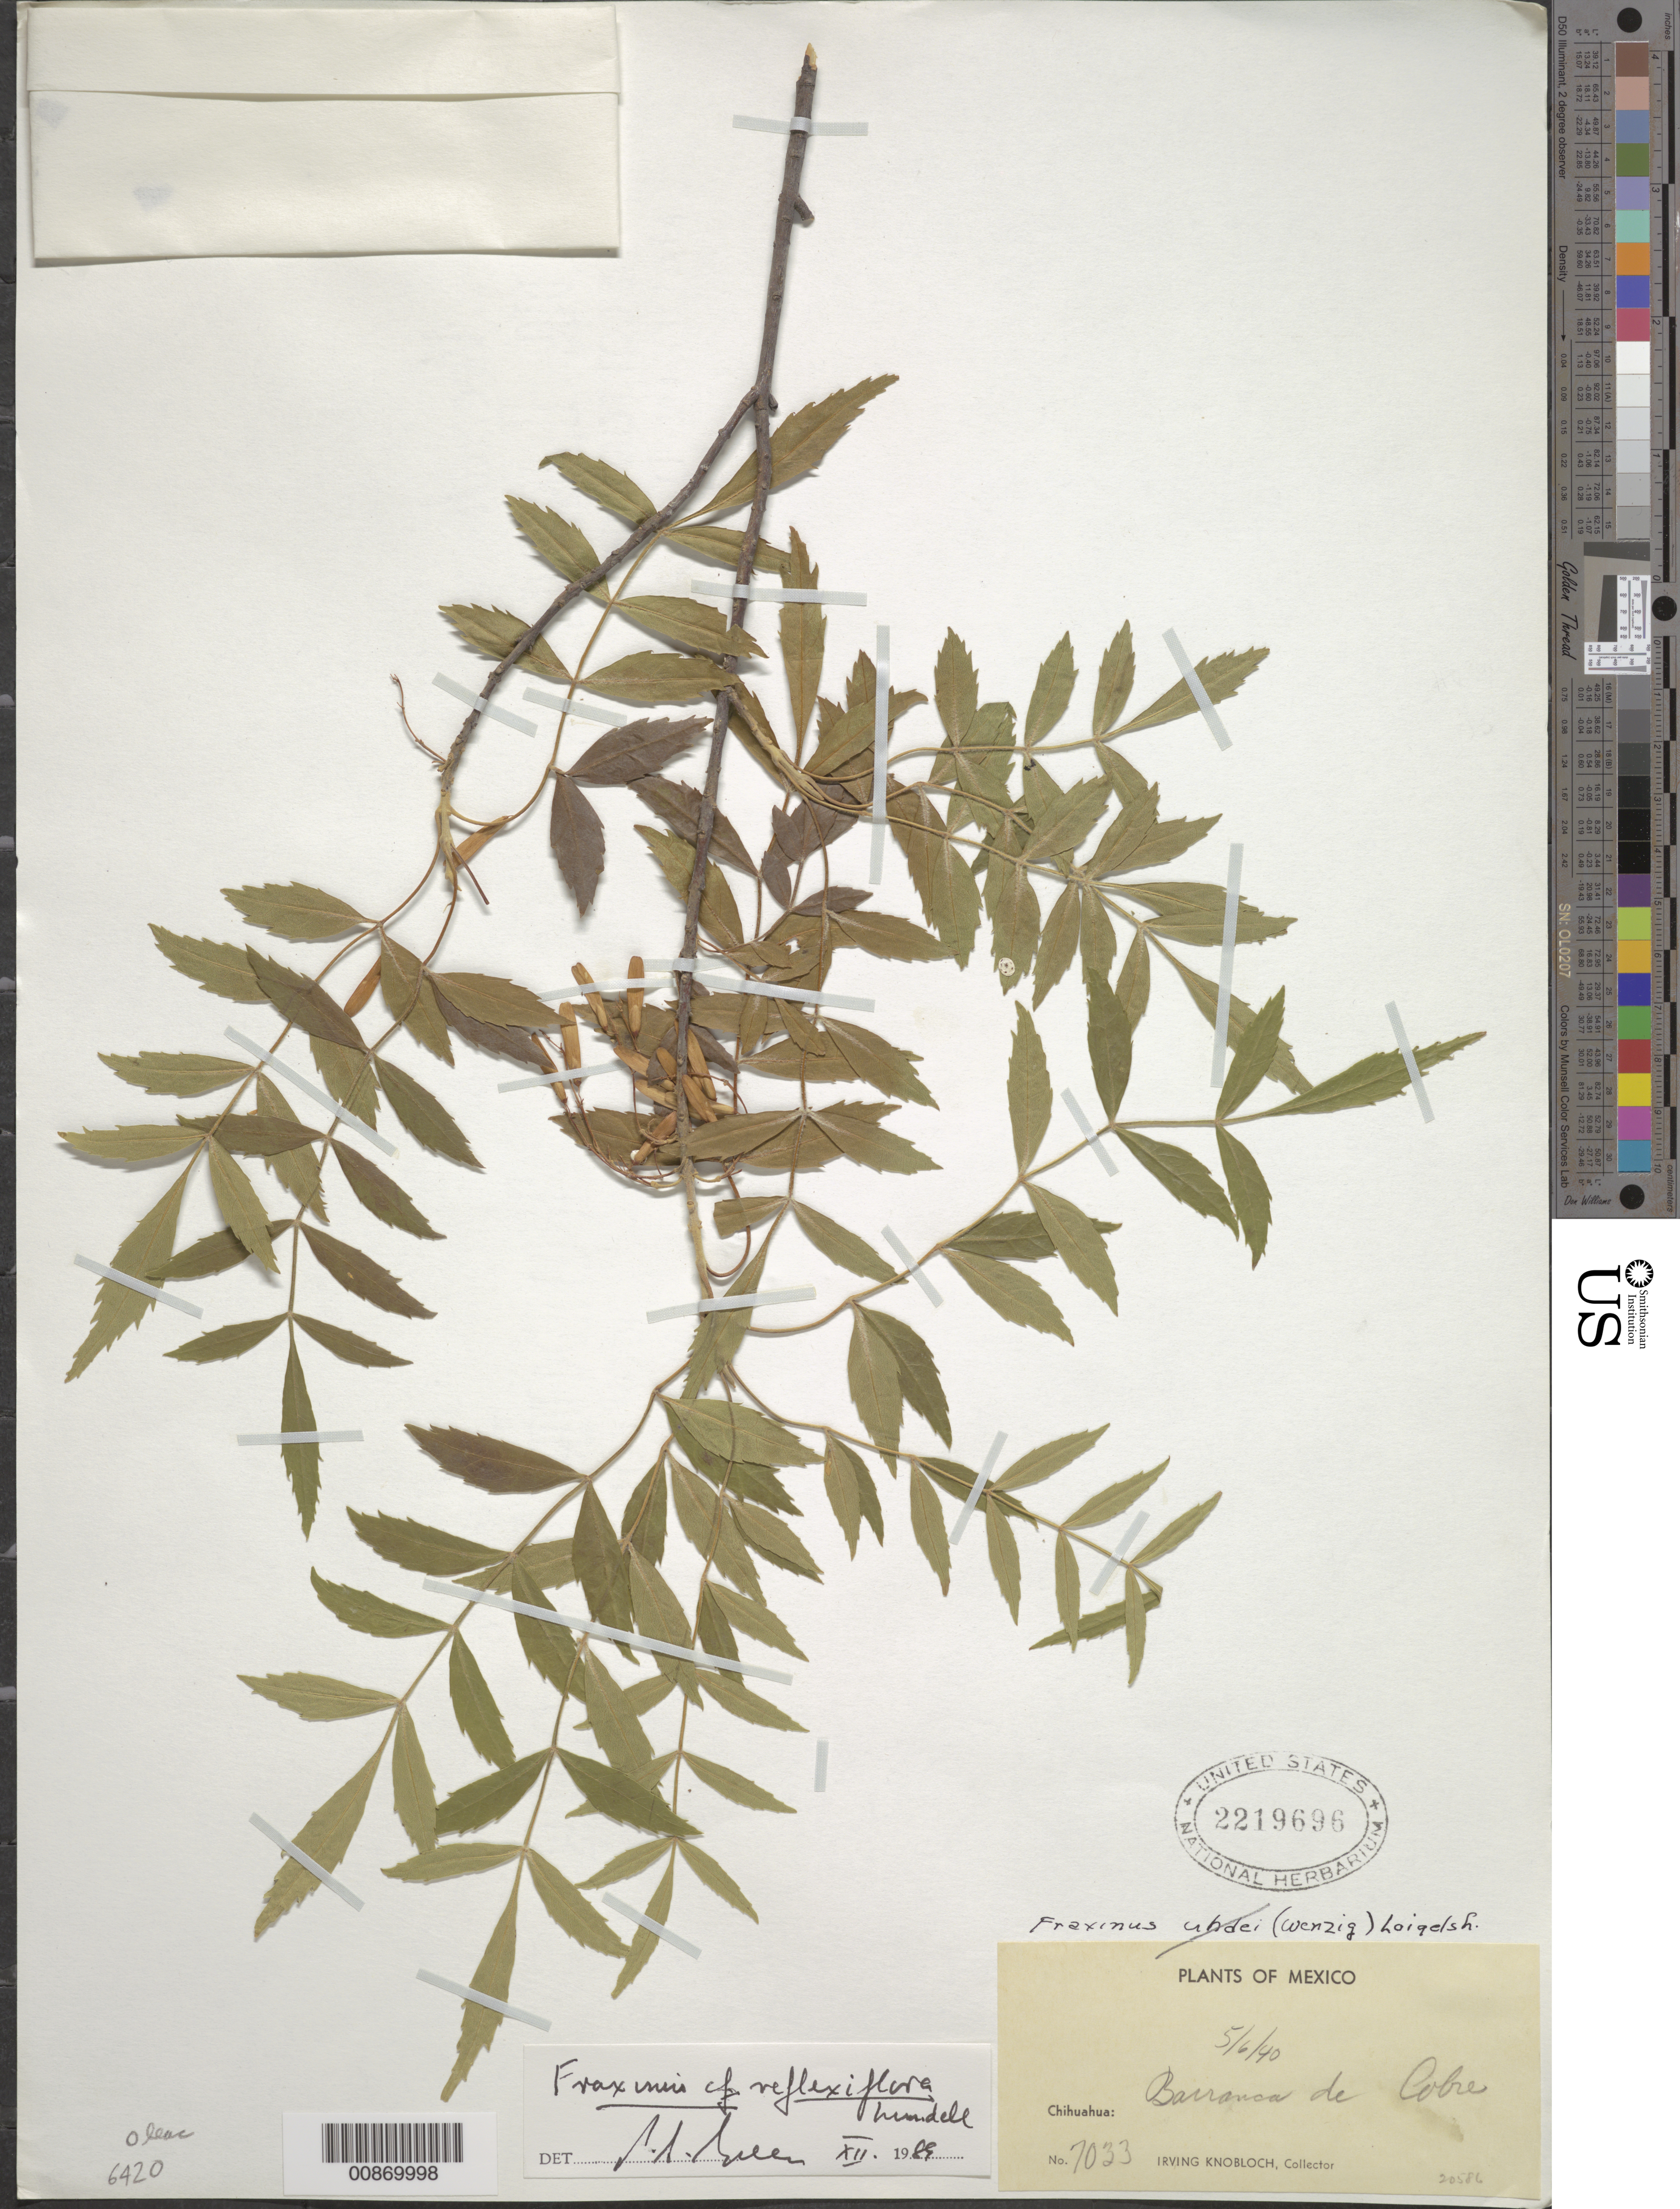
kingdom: Plantae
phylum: Tracheophyta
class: Magnoliopsida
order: Lamiales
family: Oleaceae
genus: Fraxinus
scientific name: Fraxinus reflexiflora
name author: Lundell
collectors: I. W. Knobloch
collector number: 7033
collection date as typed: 06 May 1940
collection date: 1940-05-06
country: Mexico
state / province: Chihuahua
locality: Barranca del Cobre, Chihuahua.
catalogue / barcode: US 2219696